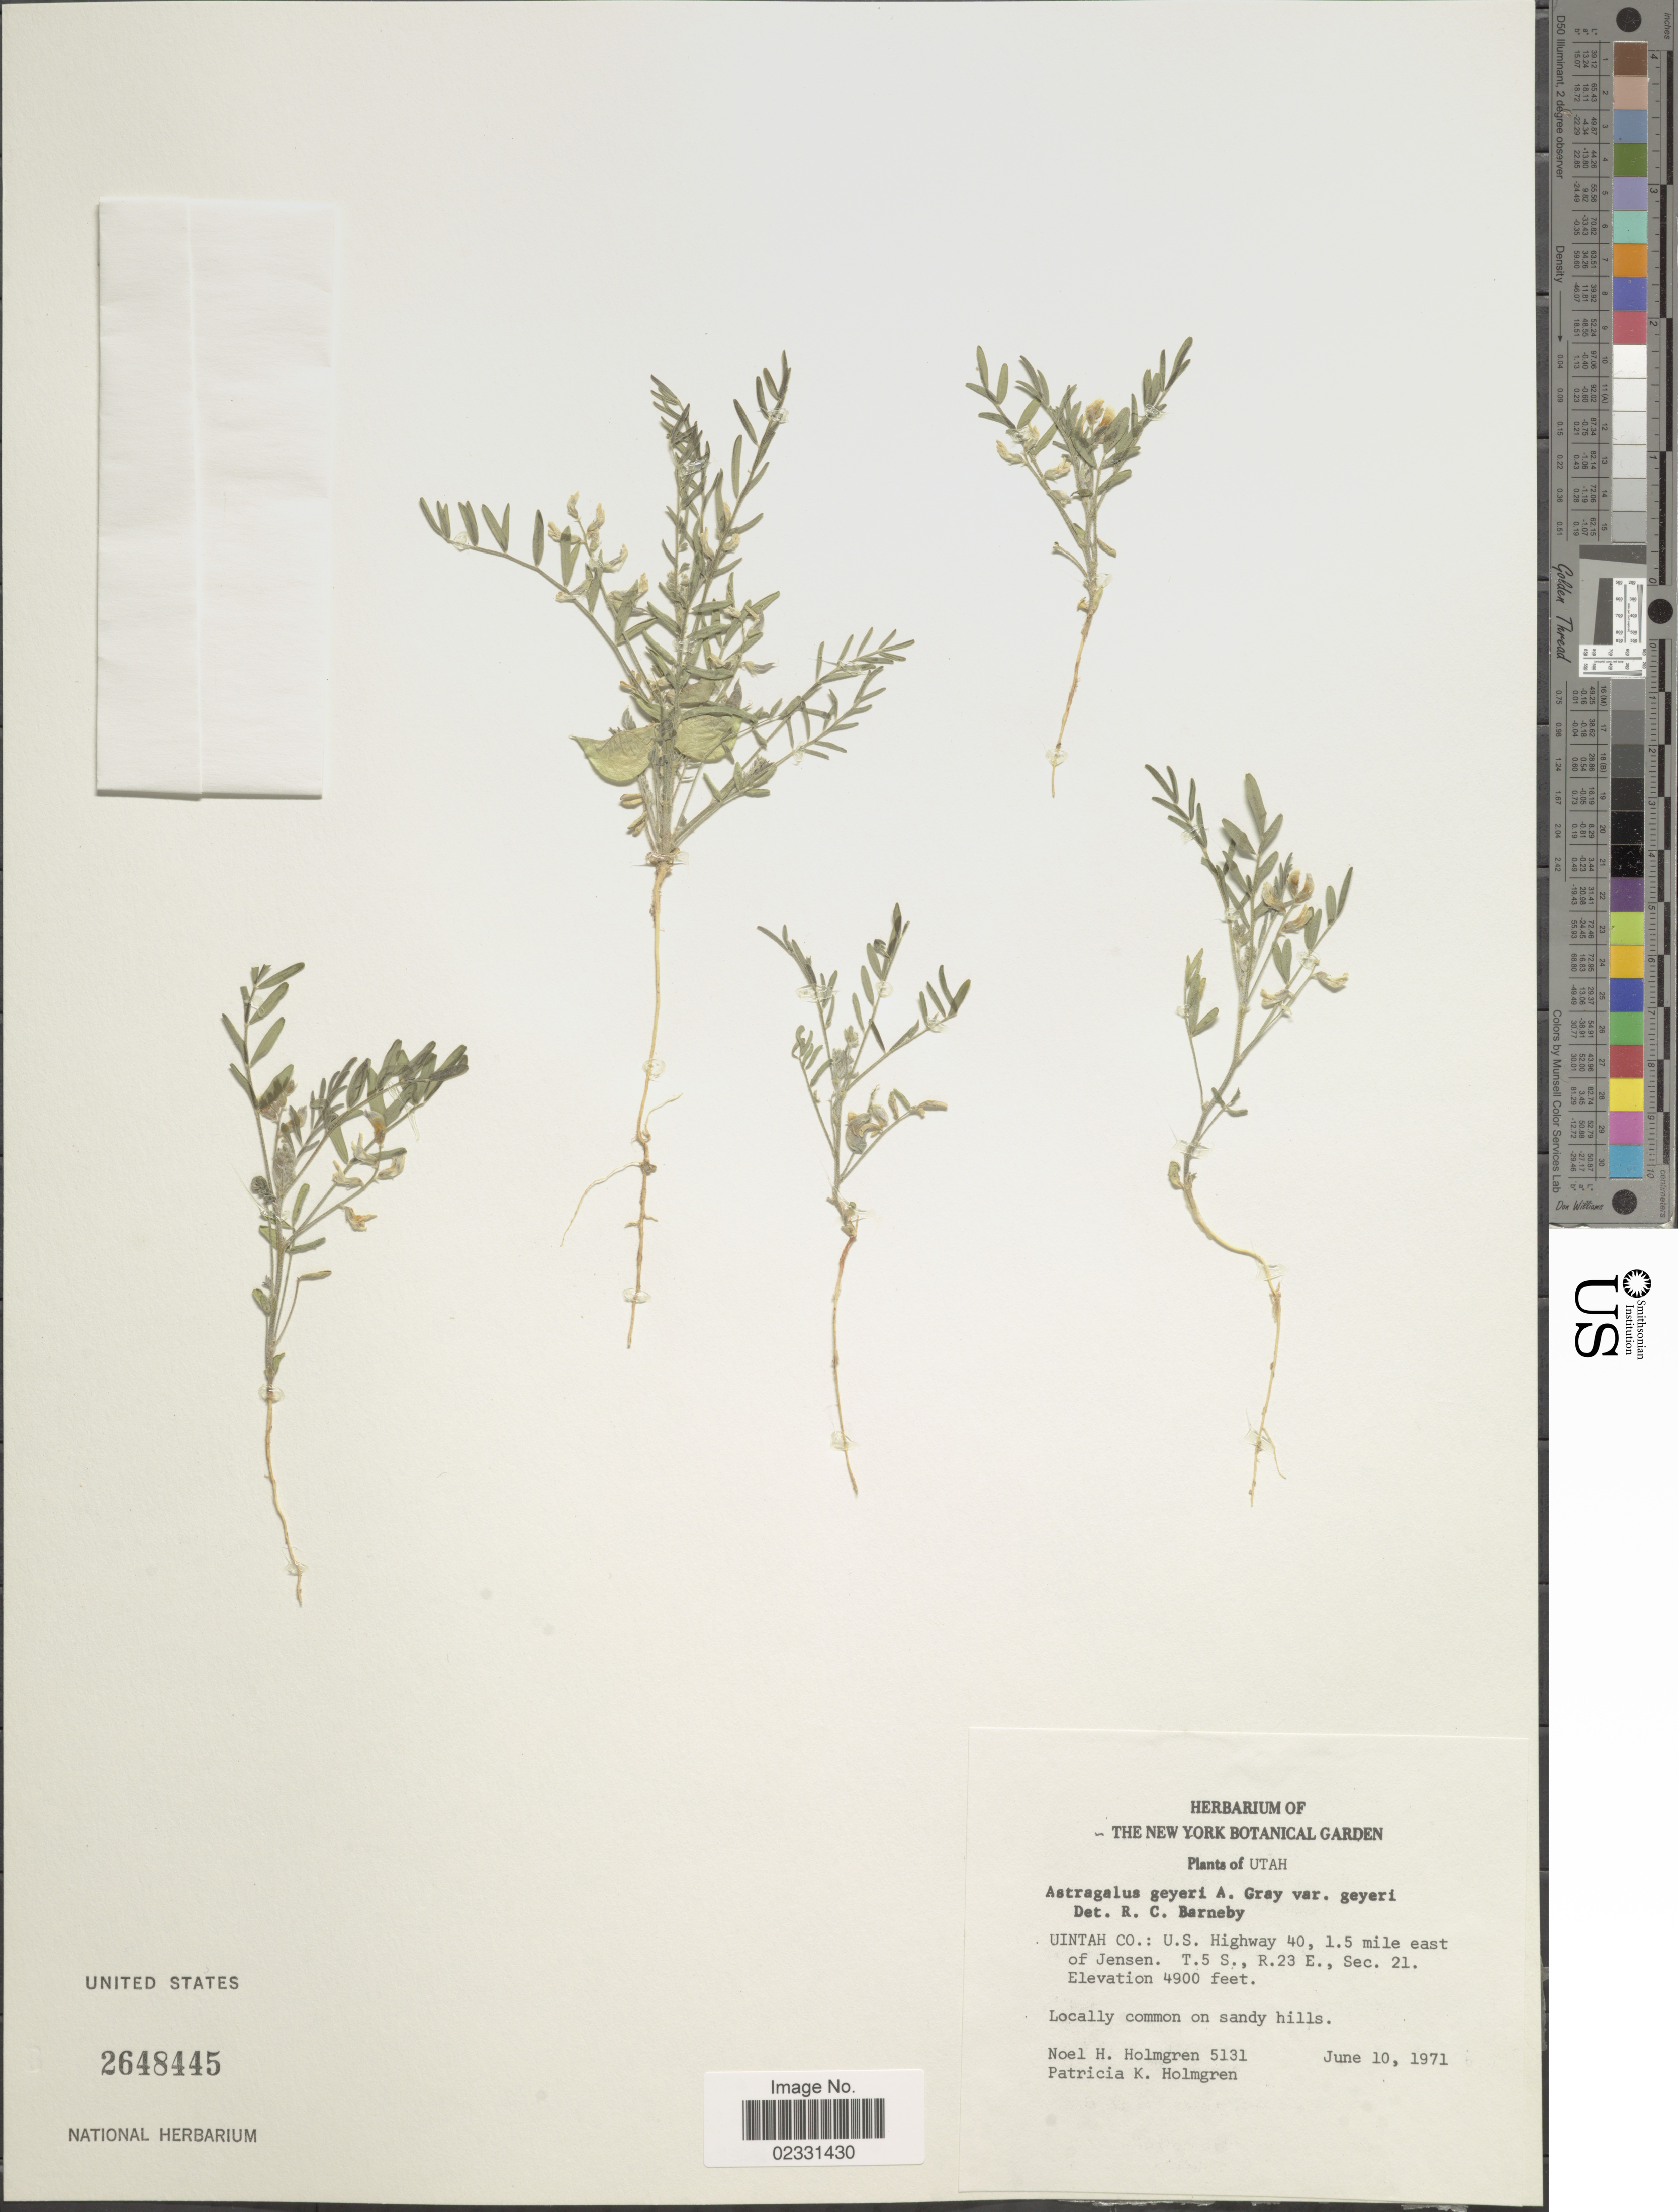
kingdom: Plantae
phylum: Tracheophyta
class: Magnoliopsida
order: Fabales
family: Fabaceae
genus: Astragalus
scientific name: Astragalus geyeri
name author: A. Gray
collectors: N. H. Holmgren & P. K. Holmgren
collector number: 5131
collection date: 1971-06-10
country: United States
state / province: Utah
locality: Uintah Co.: U.S. Highway 40, 1.5 mile east of Jensen. T5S, R23E, Sec. 21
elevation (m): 1494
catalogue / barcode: US 2648445